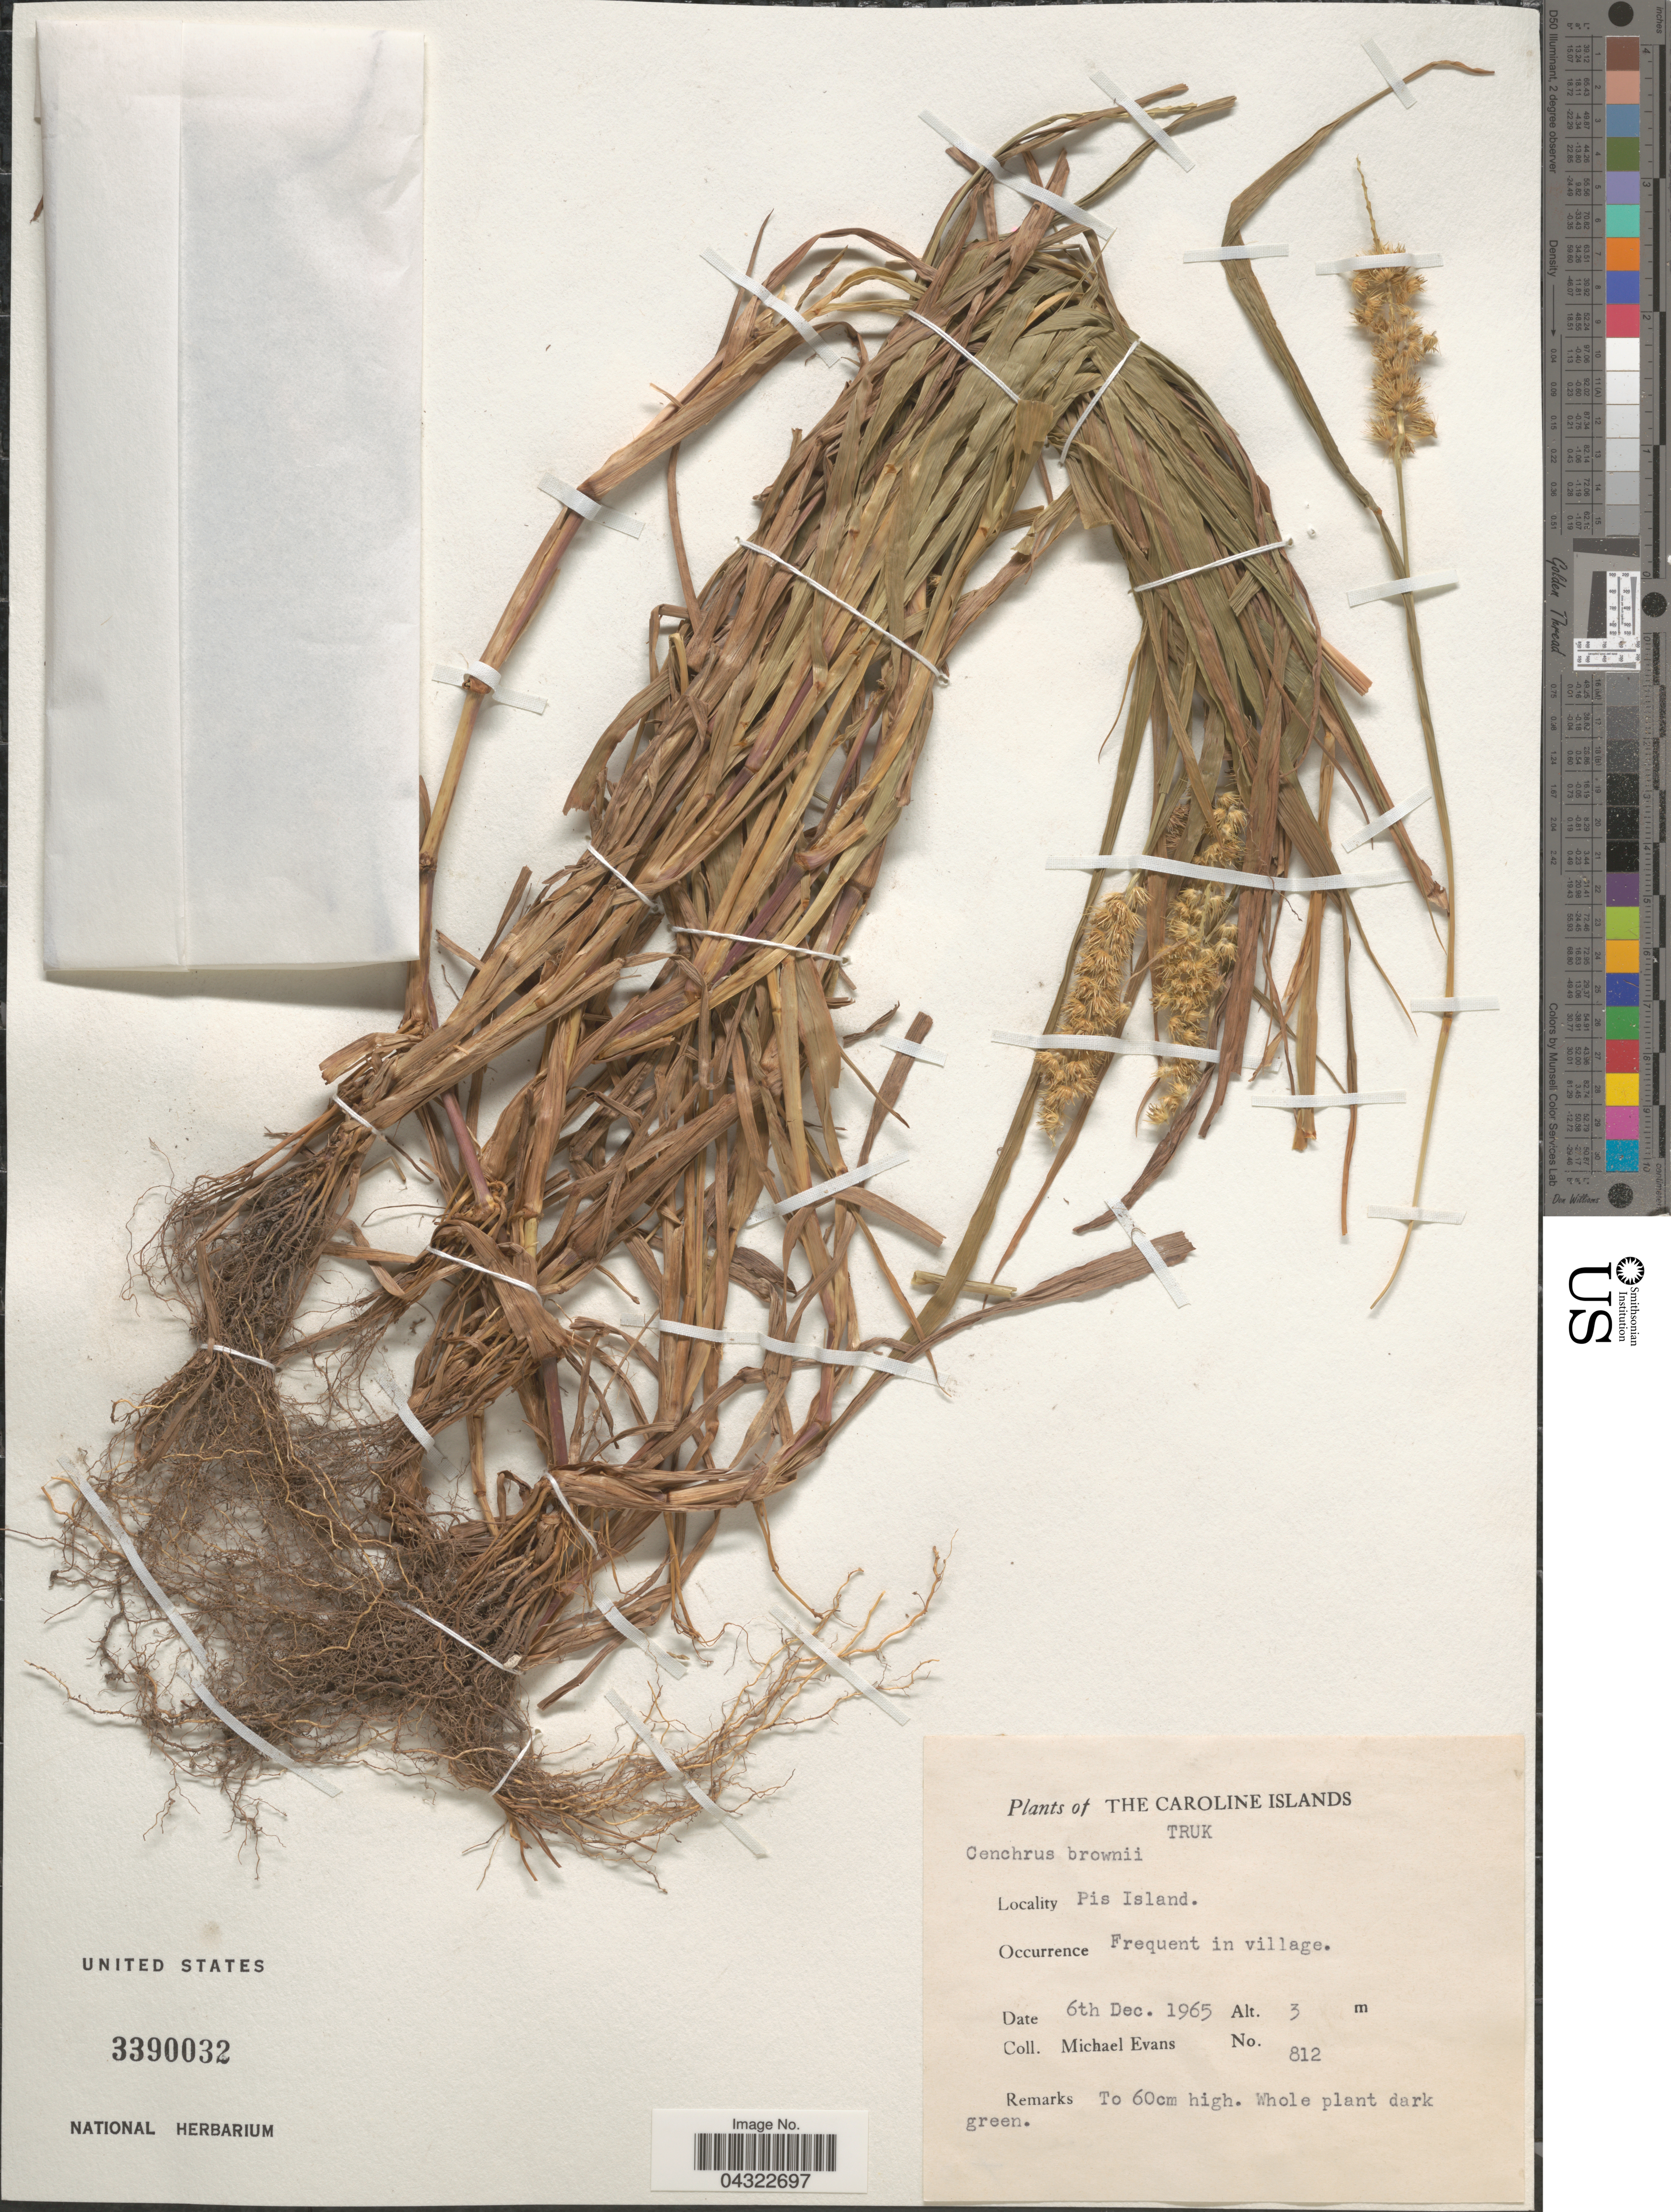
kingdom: Plantae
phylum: Tracheophyta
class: Liliopsida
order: Poales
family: Poaceae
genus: Cenchrus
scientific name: Cenchrus brownii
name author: Roem. & Schult.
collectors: M. Evans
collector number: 812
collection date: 1965-12-06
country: Micronesia, Federated States of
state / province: Truk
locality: The Caroline Islands. Truk. Pis Island.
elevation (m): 3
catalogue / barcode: US 3390032